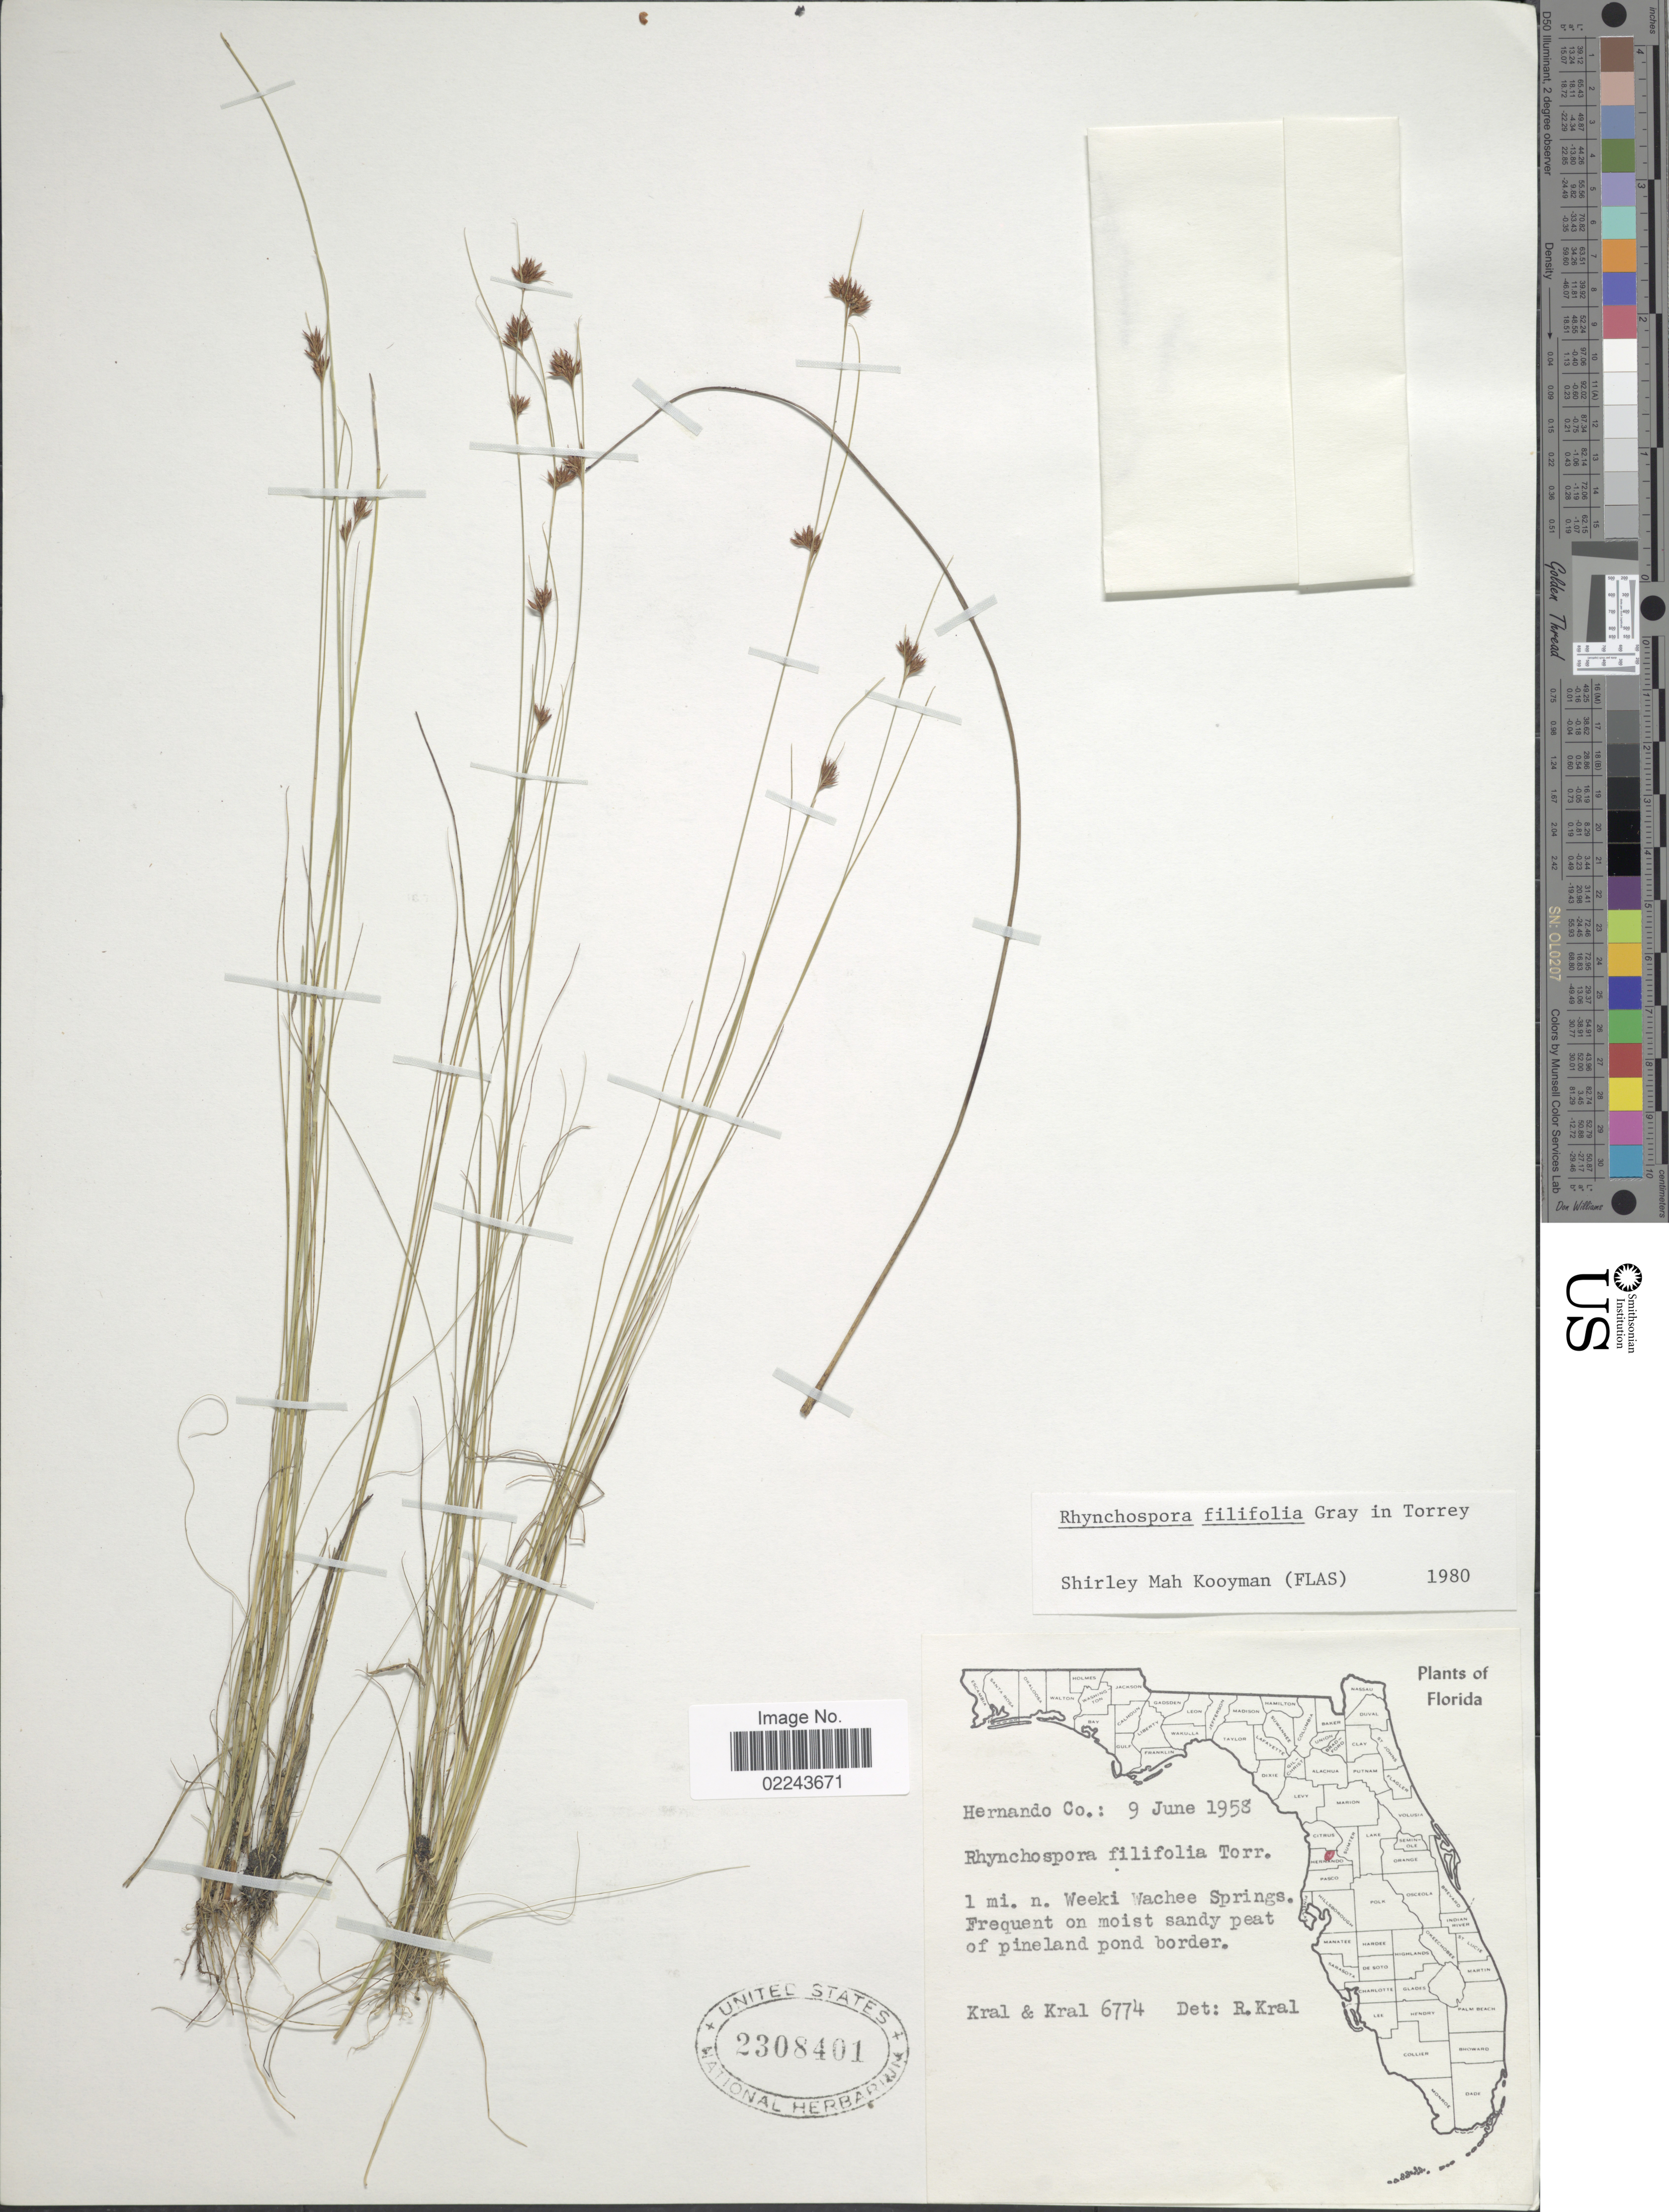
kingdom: Plantae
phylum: Tracheophyta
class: Liliopsida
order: Poales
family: Cyperaceae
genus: Rhynchospora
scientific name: Rhynchospora filifolia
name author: A. Gray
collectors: R. Kral & -- Kral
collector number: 6774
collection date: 1958-06-09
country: United States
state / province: Florida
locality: Hernando Co, 1 mi n Weeki Wachee Springs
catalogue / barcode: US 2308401